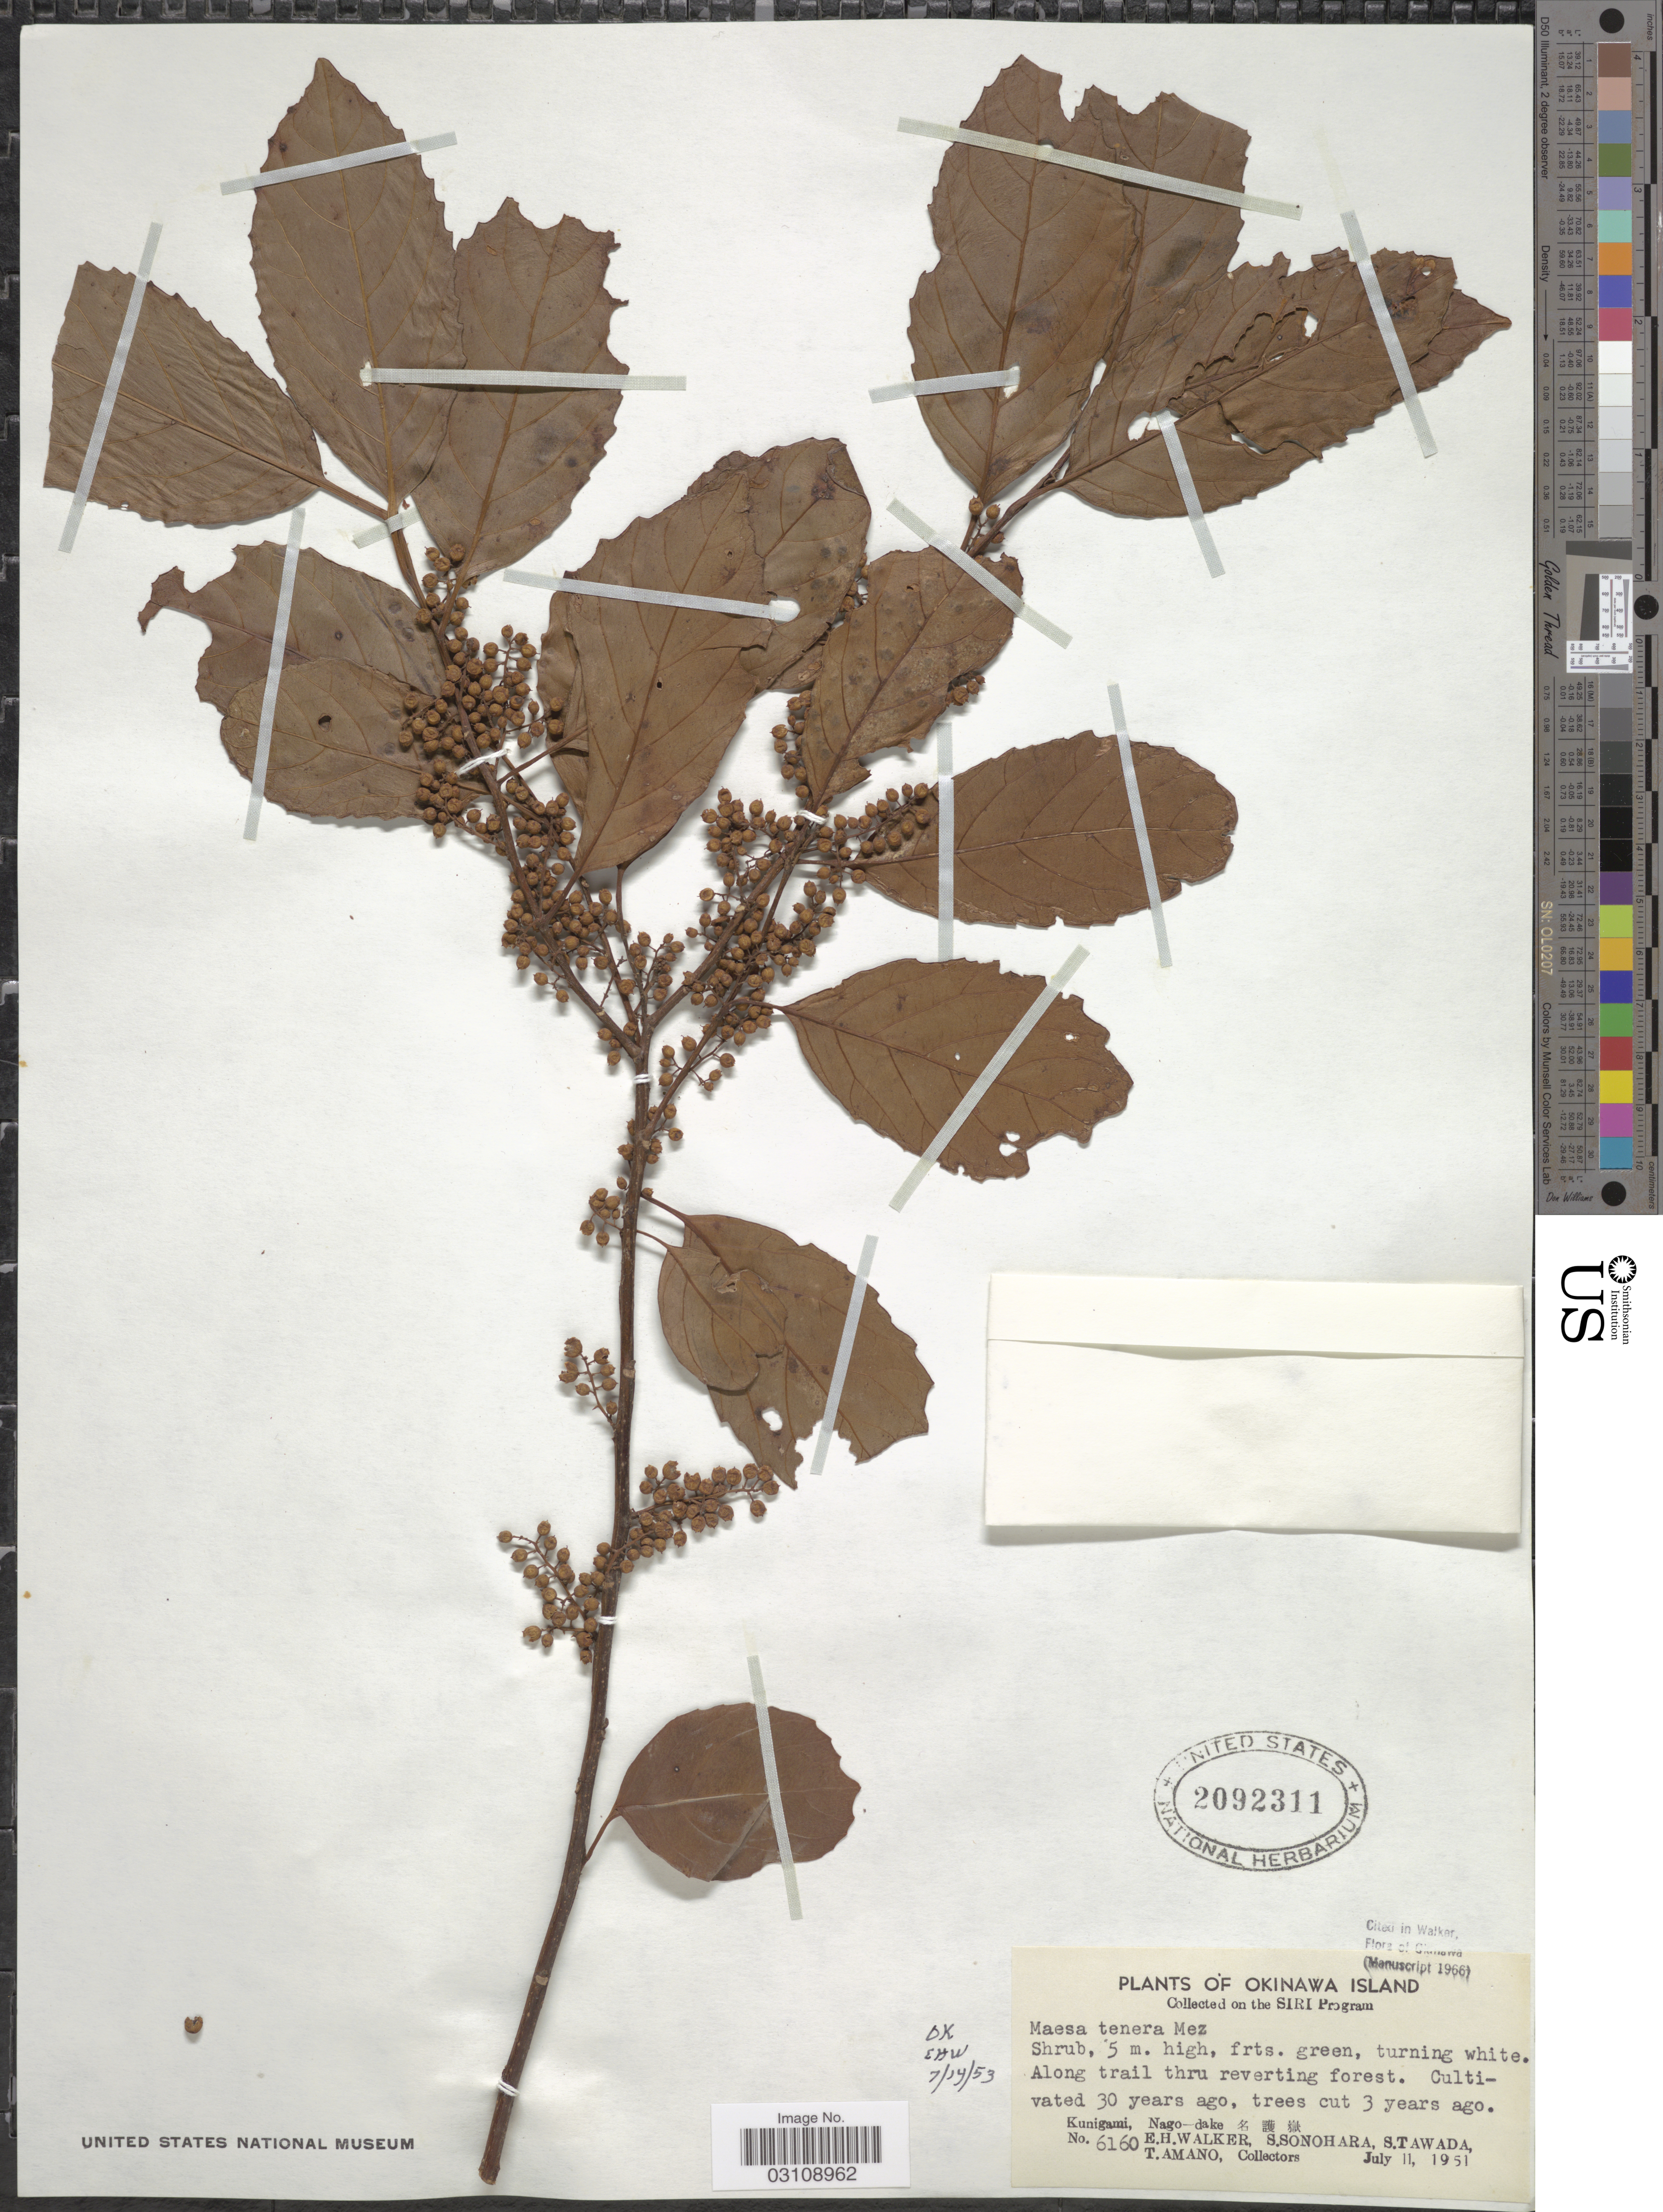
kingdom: Plantae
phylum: Tracheophyta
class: Magnoliopsida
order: Ericales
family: Primulaceae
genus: Maesa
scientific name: Maesa tenera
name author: Mez in Engl.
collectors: E. H. Walker, S. Sonohara, S. Tawada & T. Amano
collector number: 6160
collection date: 1951-07-11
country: Japan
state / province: Okinawa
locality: Okinawa Island. On the Siri Program. Kunigami, Nago-dake.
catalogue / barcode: US 2092311